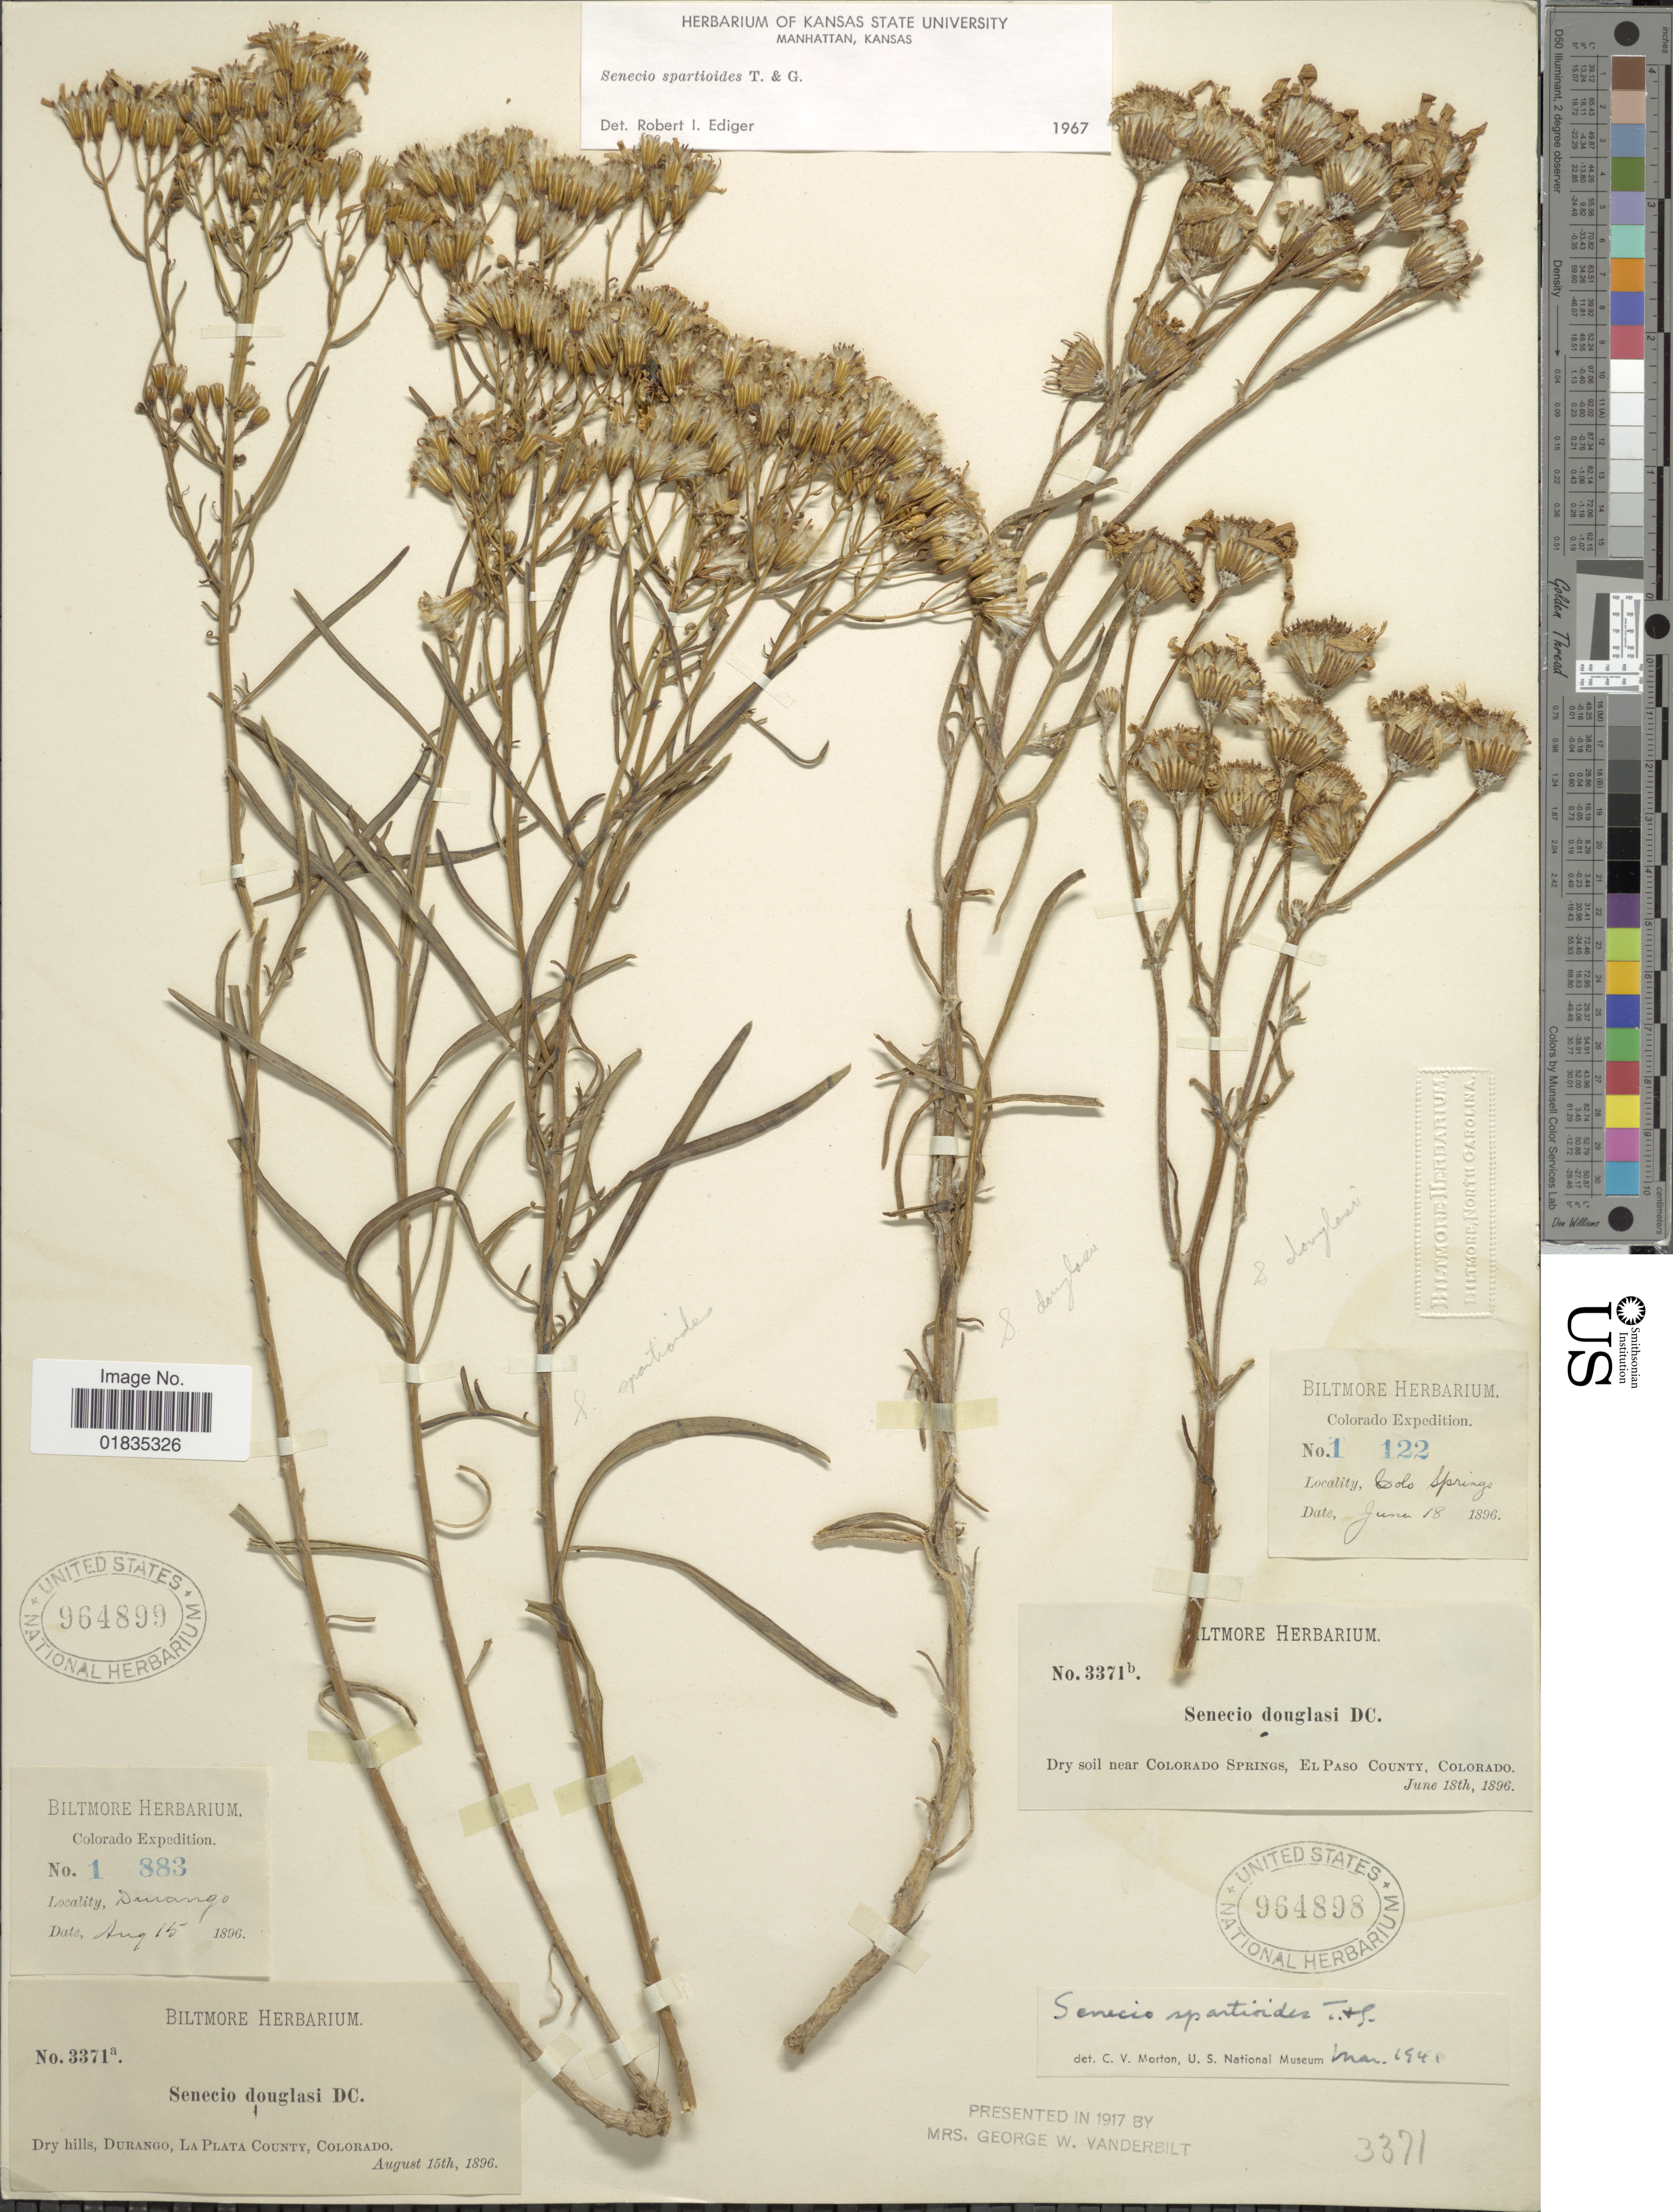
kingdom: Plantae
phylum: Tracheophyta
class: Magnoliopsida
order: Asterales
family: Asteraceae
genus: Senecio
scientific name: Senecio spartioides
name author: Torr. & A. Gray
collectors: ex herb. Biltmore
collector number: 1 883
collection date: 1896-08-15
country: United States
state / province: Colorado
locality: Durango, dry hills, Durango, La Plata County.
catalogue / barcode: US 964899-2